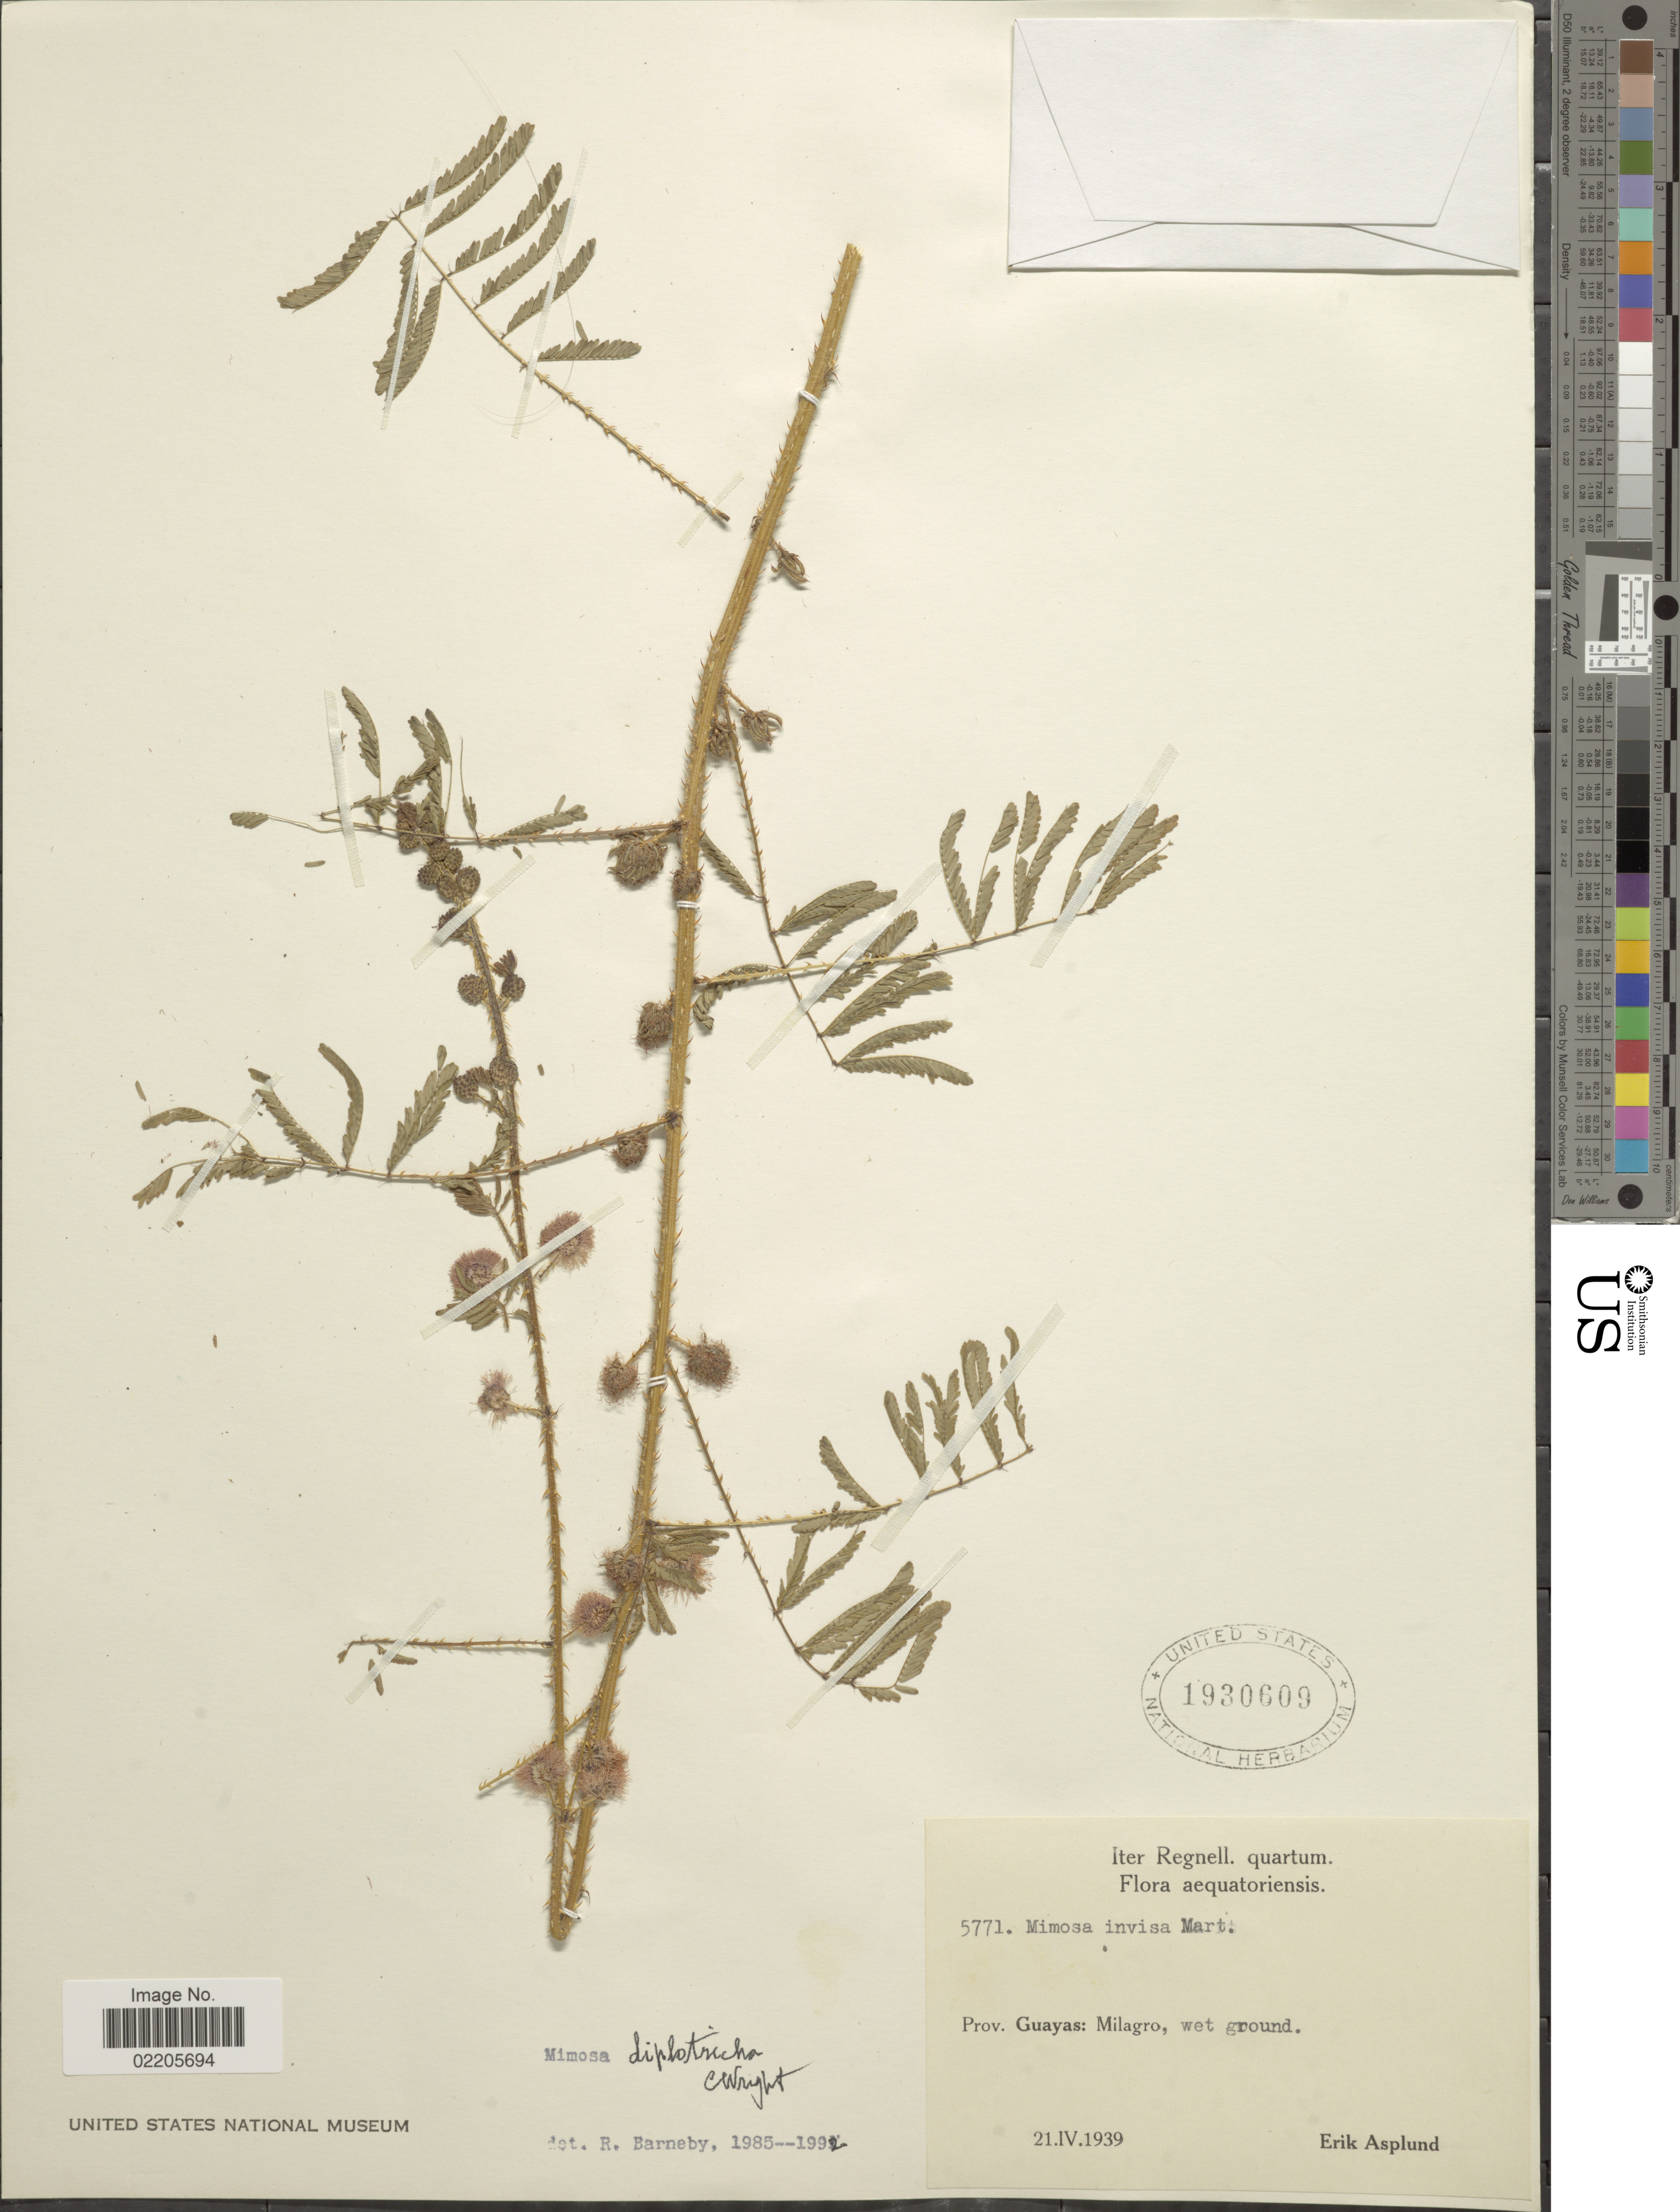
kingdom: Plantae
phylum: Tracheophyta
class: Magnoliopsida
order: Fabales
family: Fabaceae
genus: Mimosa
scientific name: Mimosa diplotricha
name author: C. Wright in Sauvalle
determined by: Barneby, Rupert C., (NY)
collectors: E. Asplund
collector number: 5771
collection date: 1939-04-21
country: Ecuador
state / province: Guayas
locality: Prov. Guayas: Milagro, wet ground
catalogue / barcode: US 1930609